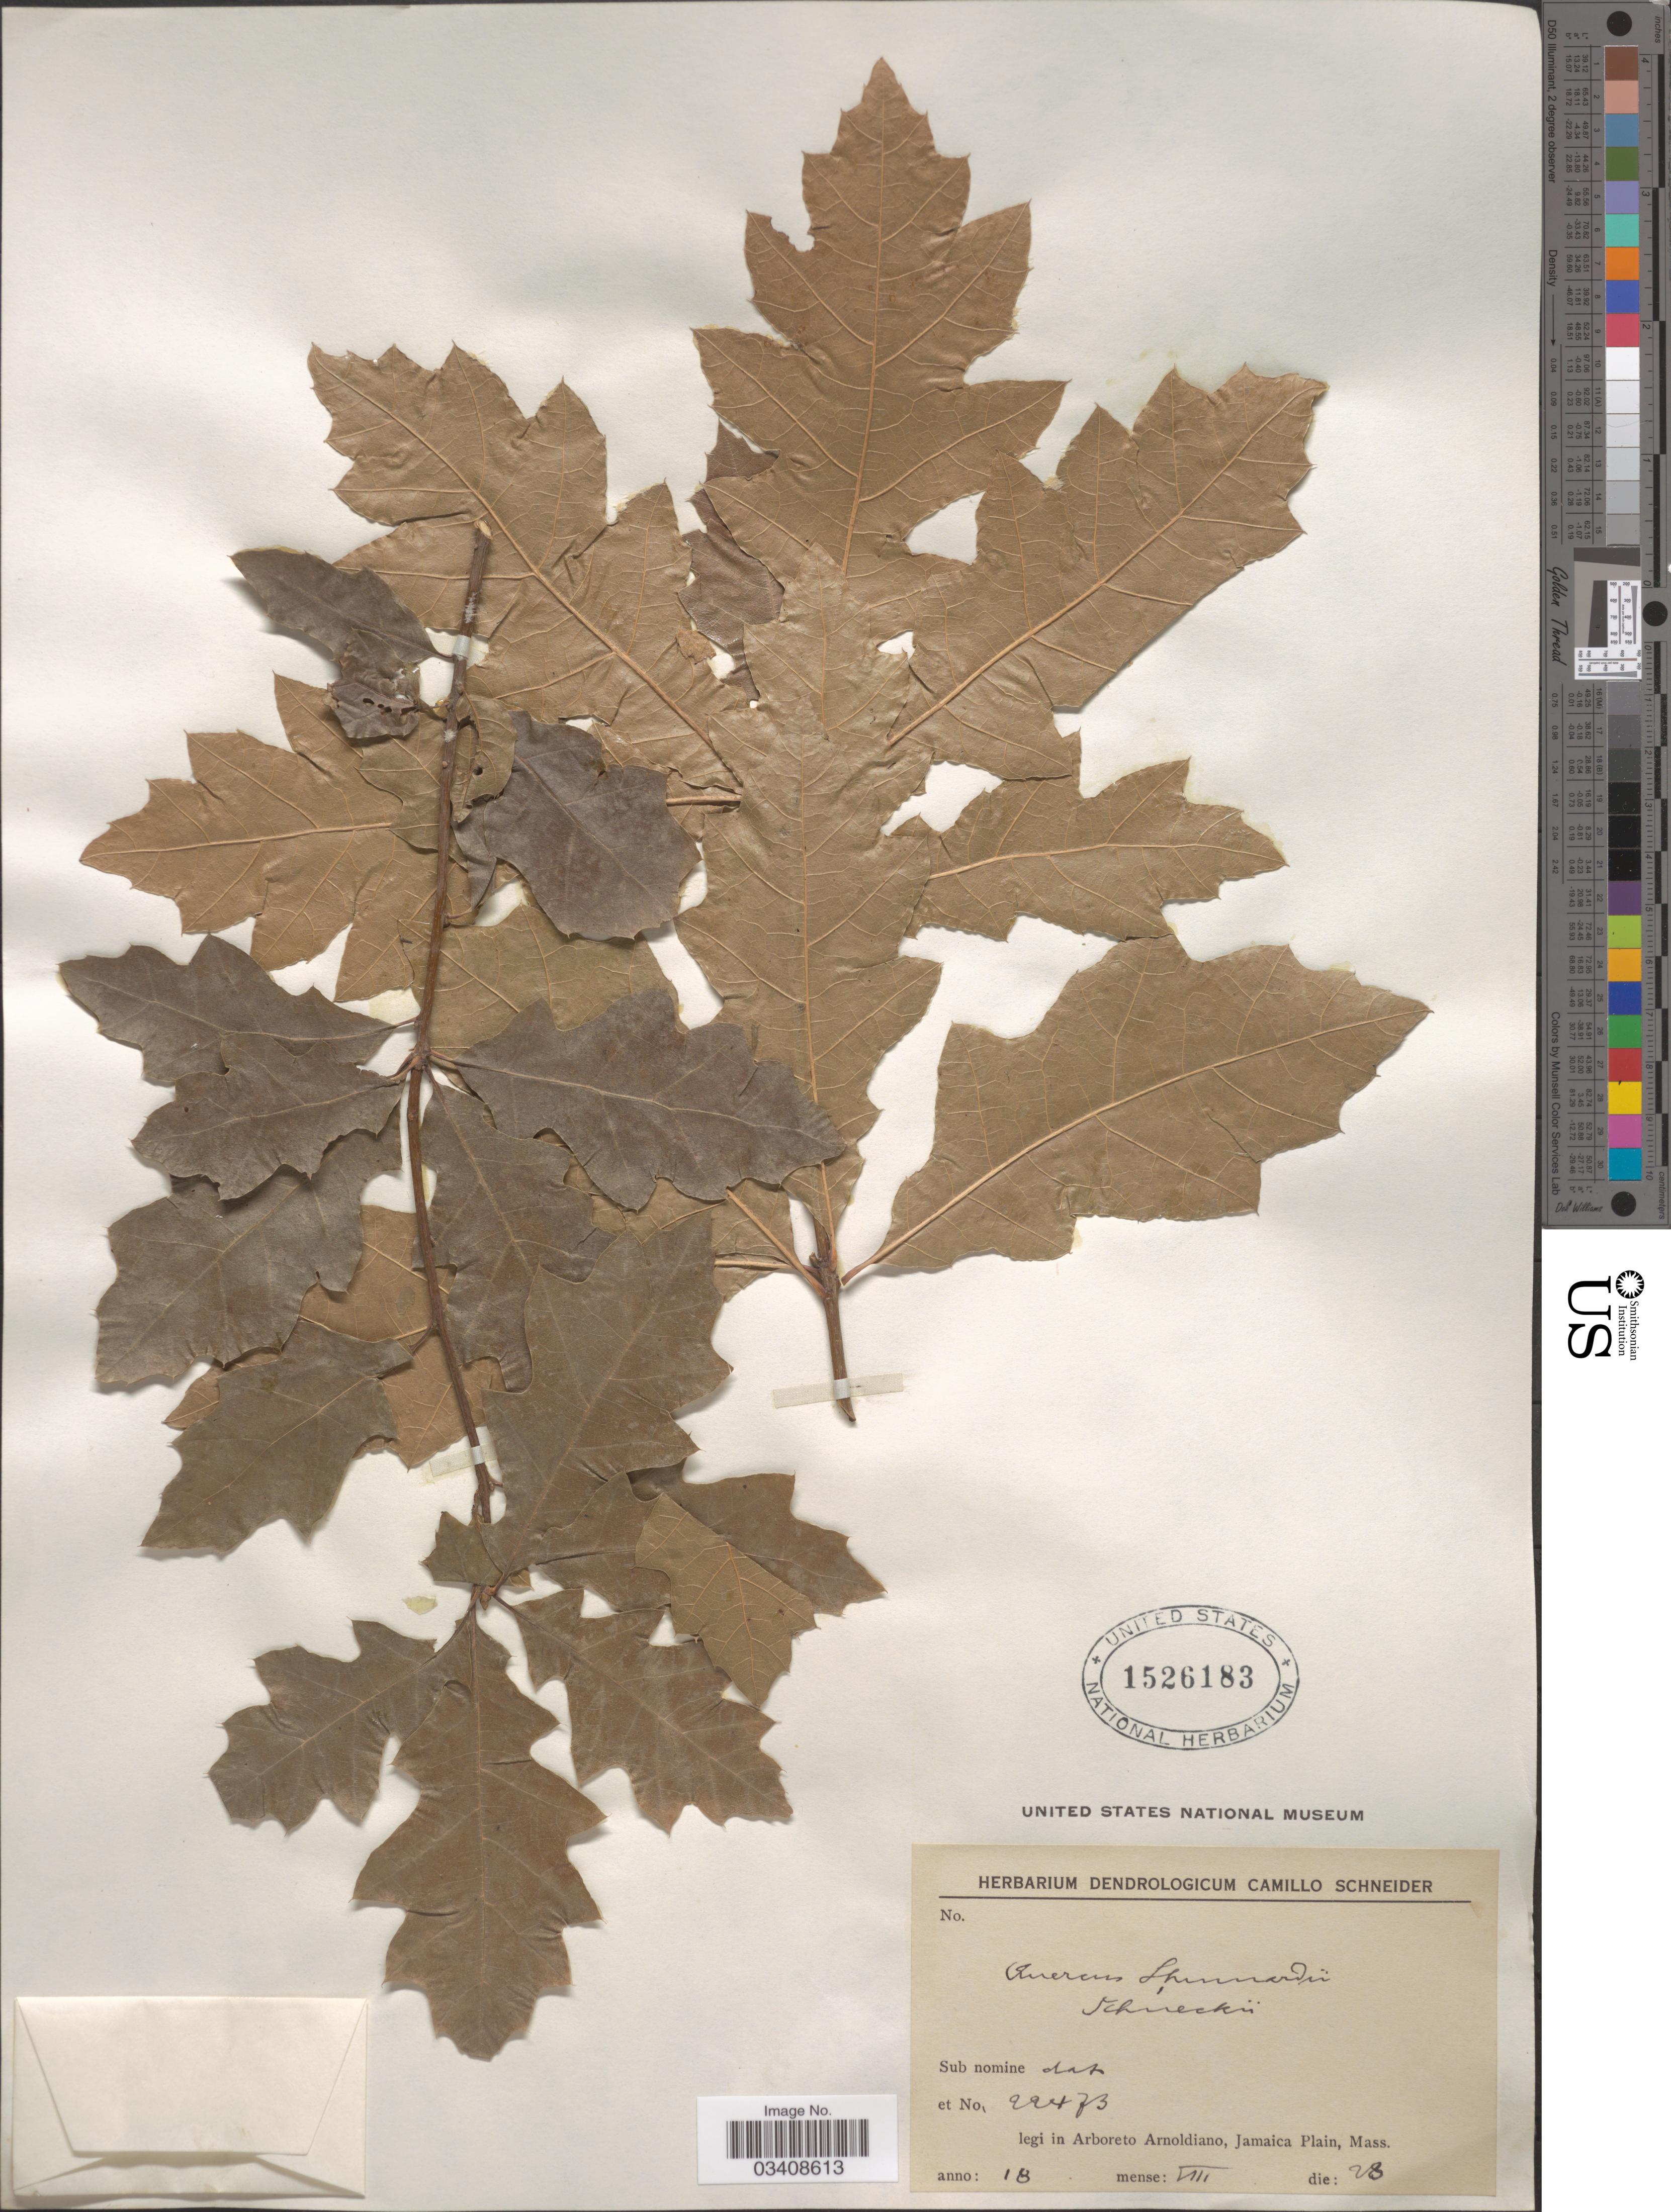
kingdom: Plantae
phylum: Tracheophyta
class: Magnoliopsida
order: Fagales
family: Fagaceae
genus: Quercus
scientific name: Quercus shumardii var. schneckii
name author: (Britton) Sarg.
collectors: ex herb. Dendrologicum C. Schneider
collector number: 22473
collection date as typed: Transcribed d/m/y: 23/8/18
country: United States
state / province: Massachusetts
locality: Arboreto Arnoldiano, Jamaica Plain.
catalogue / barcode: US 1526183